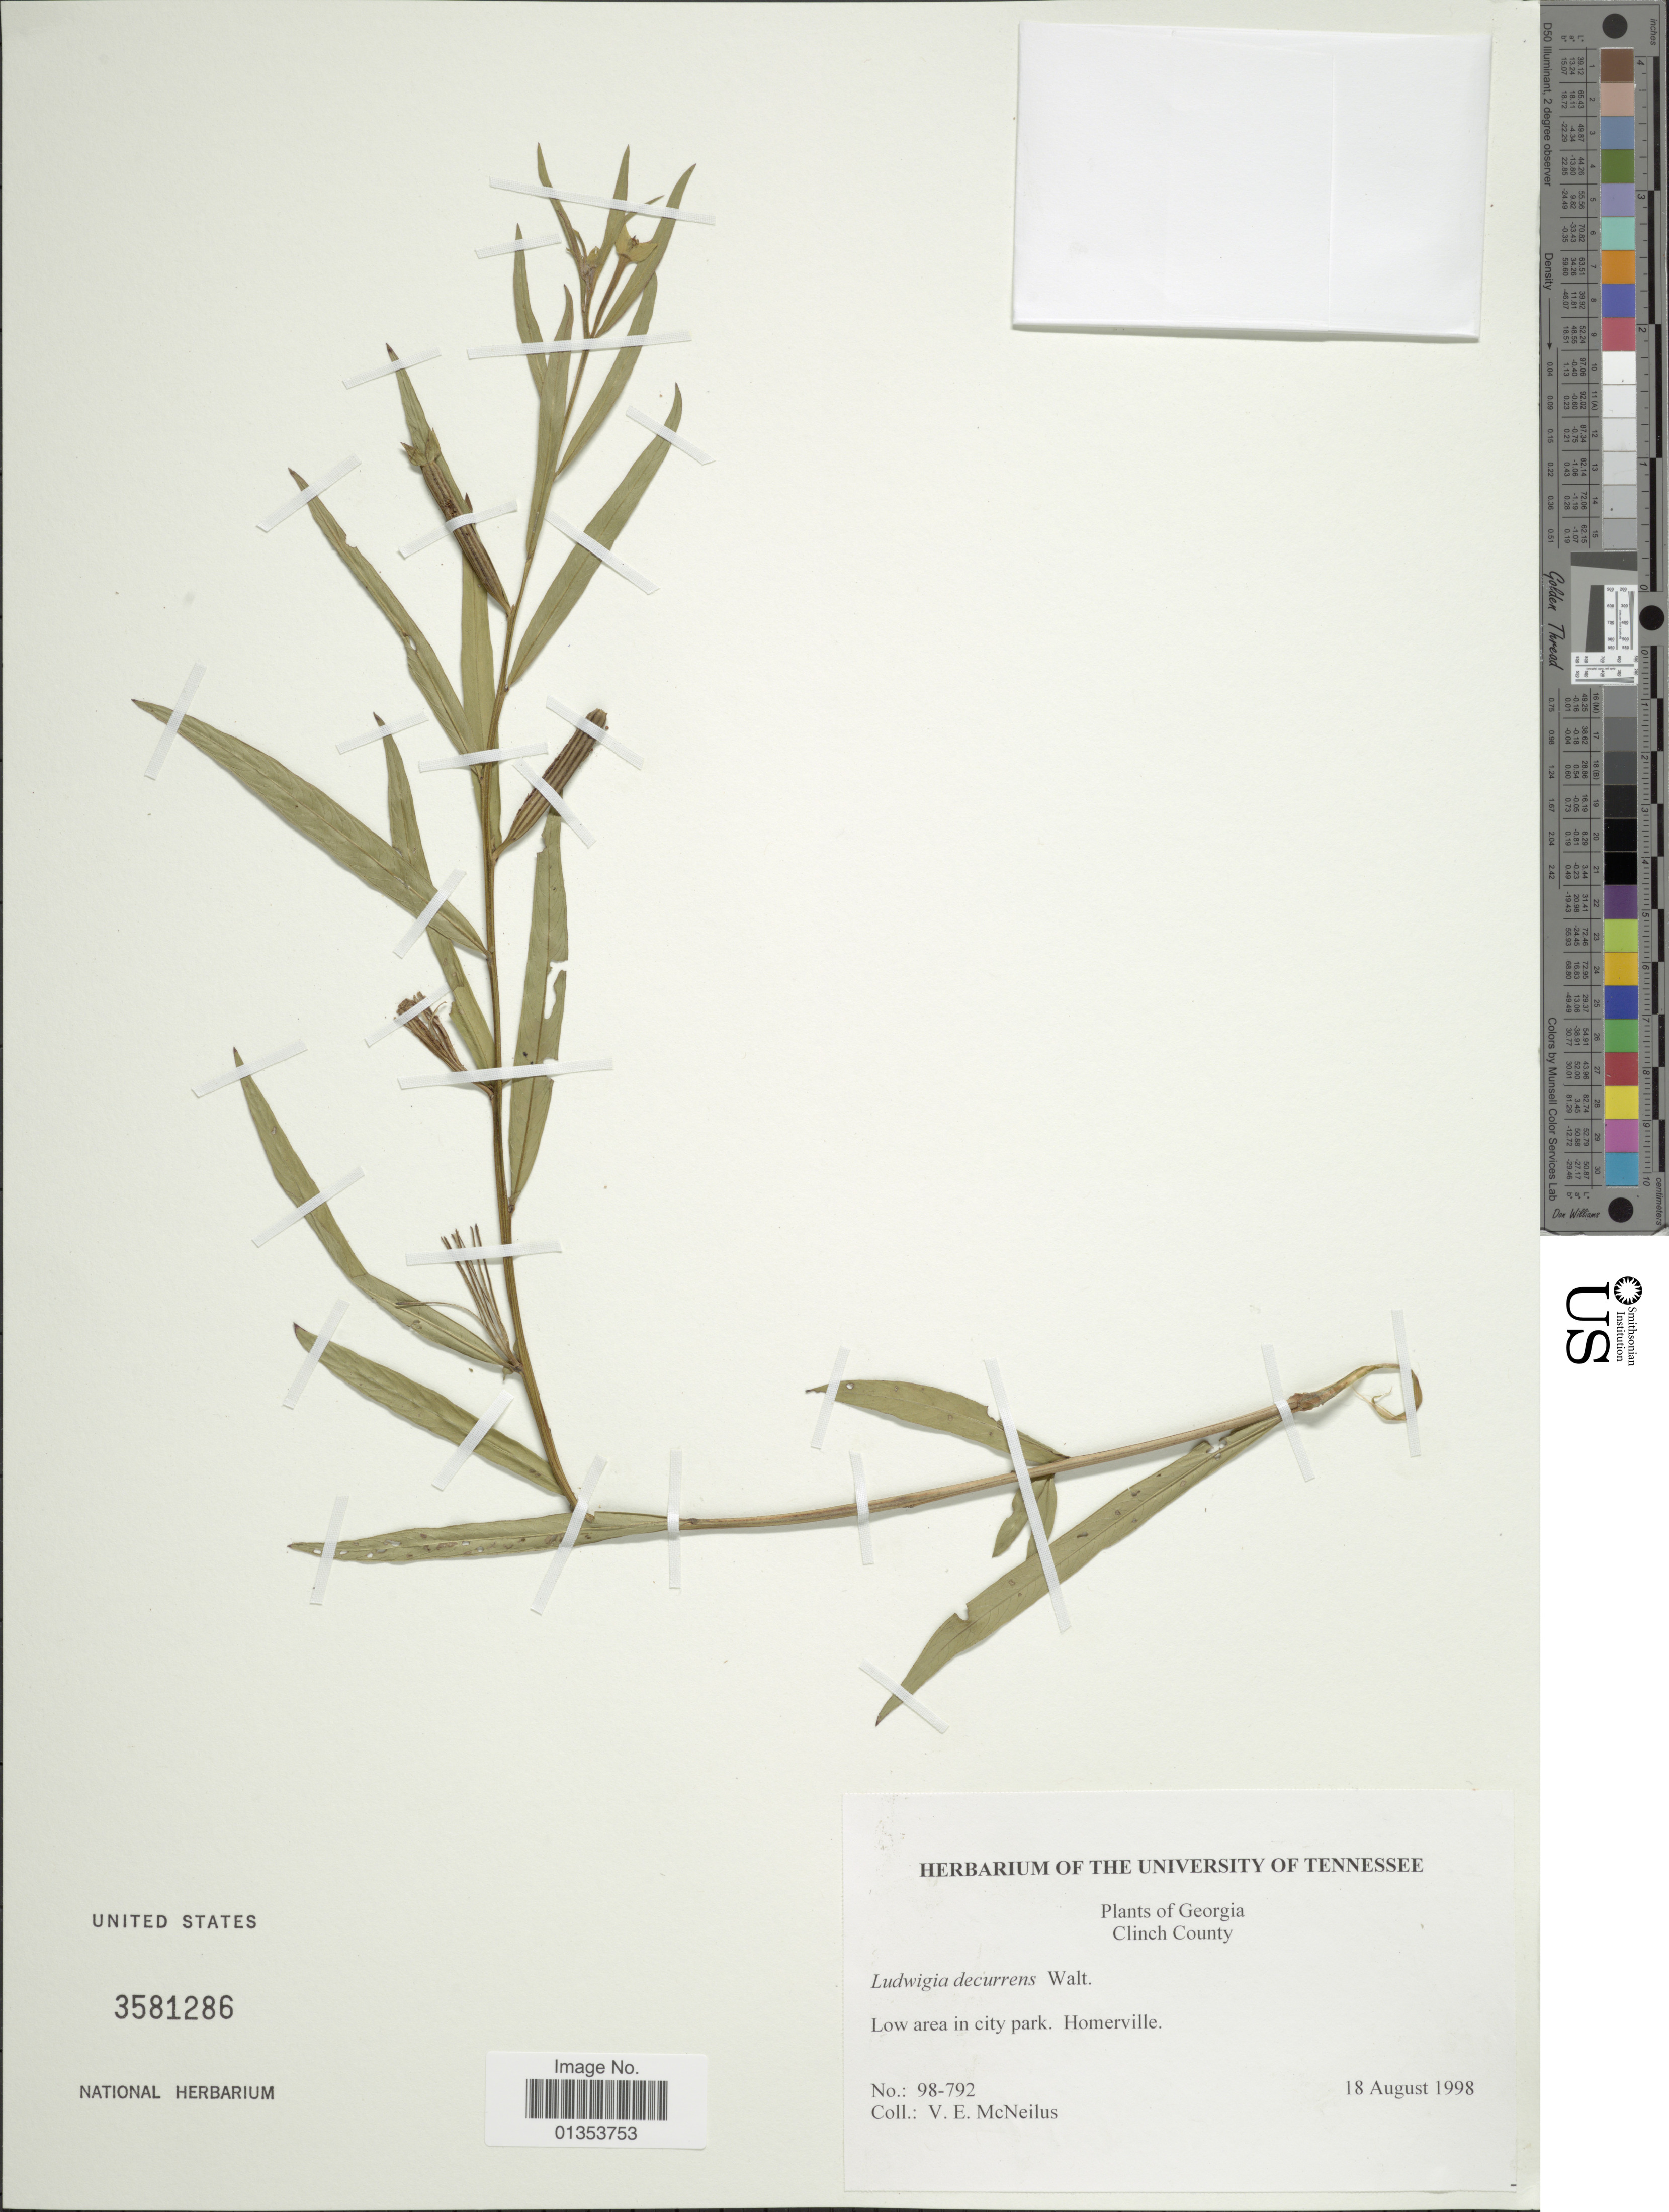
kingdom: Plantae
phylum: Tracheophyta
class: Magnoliopsida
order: Myrtales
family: Onagraceae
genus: Ludwigia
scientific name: Ludwigia decurrens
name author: Walter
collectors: V. Mcneilus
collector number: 98-792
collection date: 1998-08-18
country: United States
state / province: Georgia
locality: Clinch County, Low area in city park, Homerville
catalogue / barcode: US 3581286